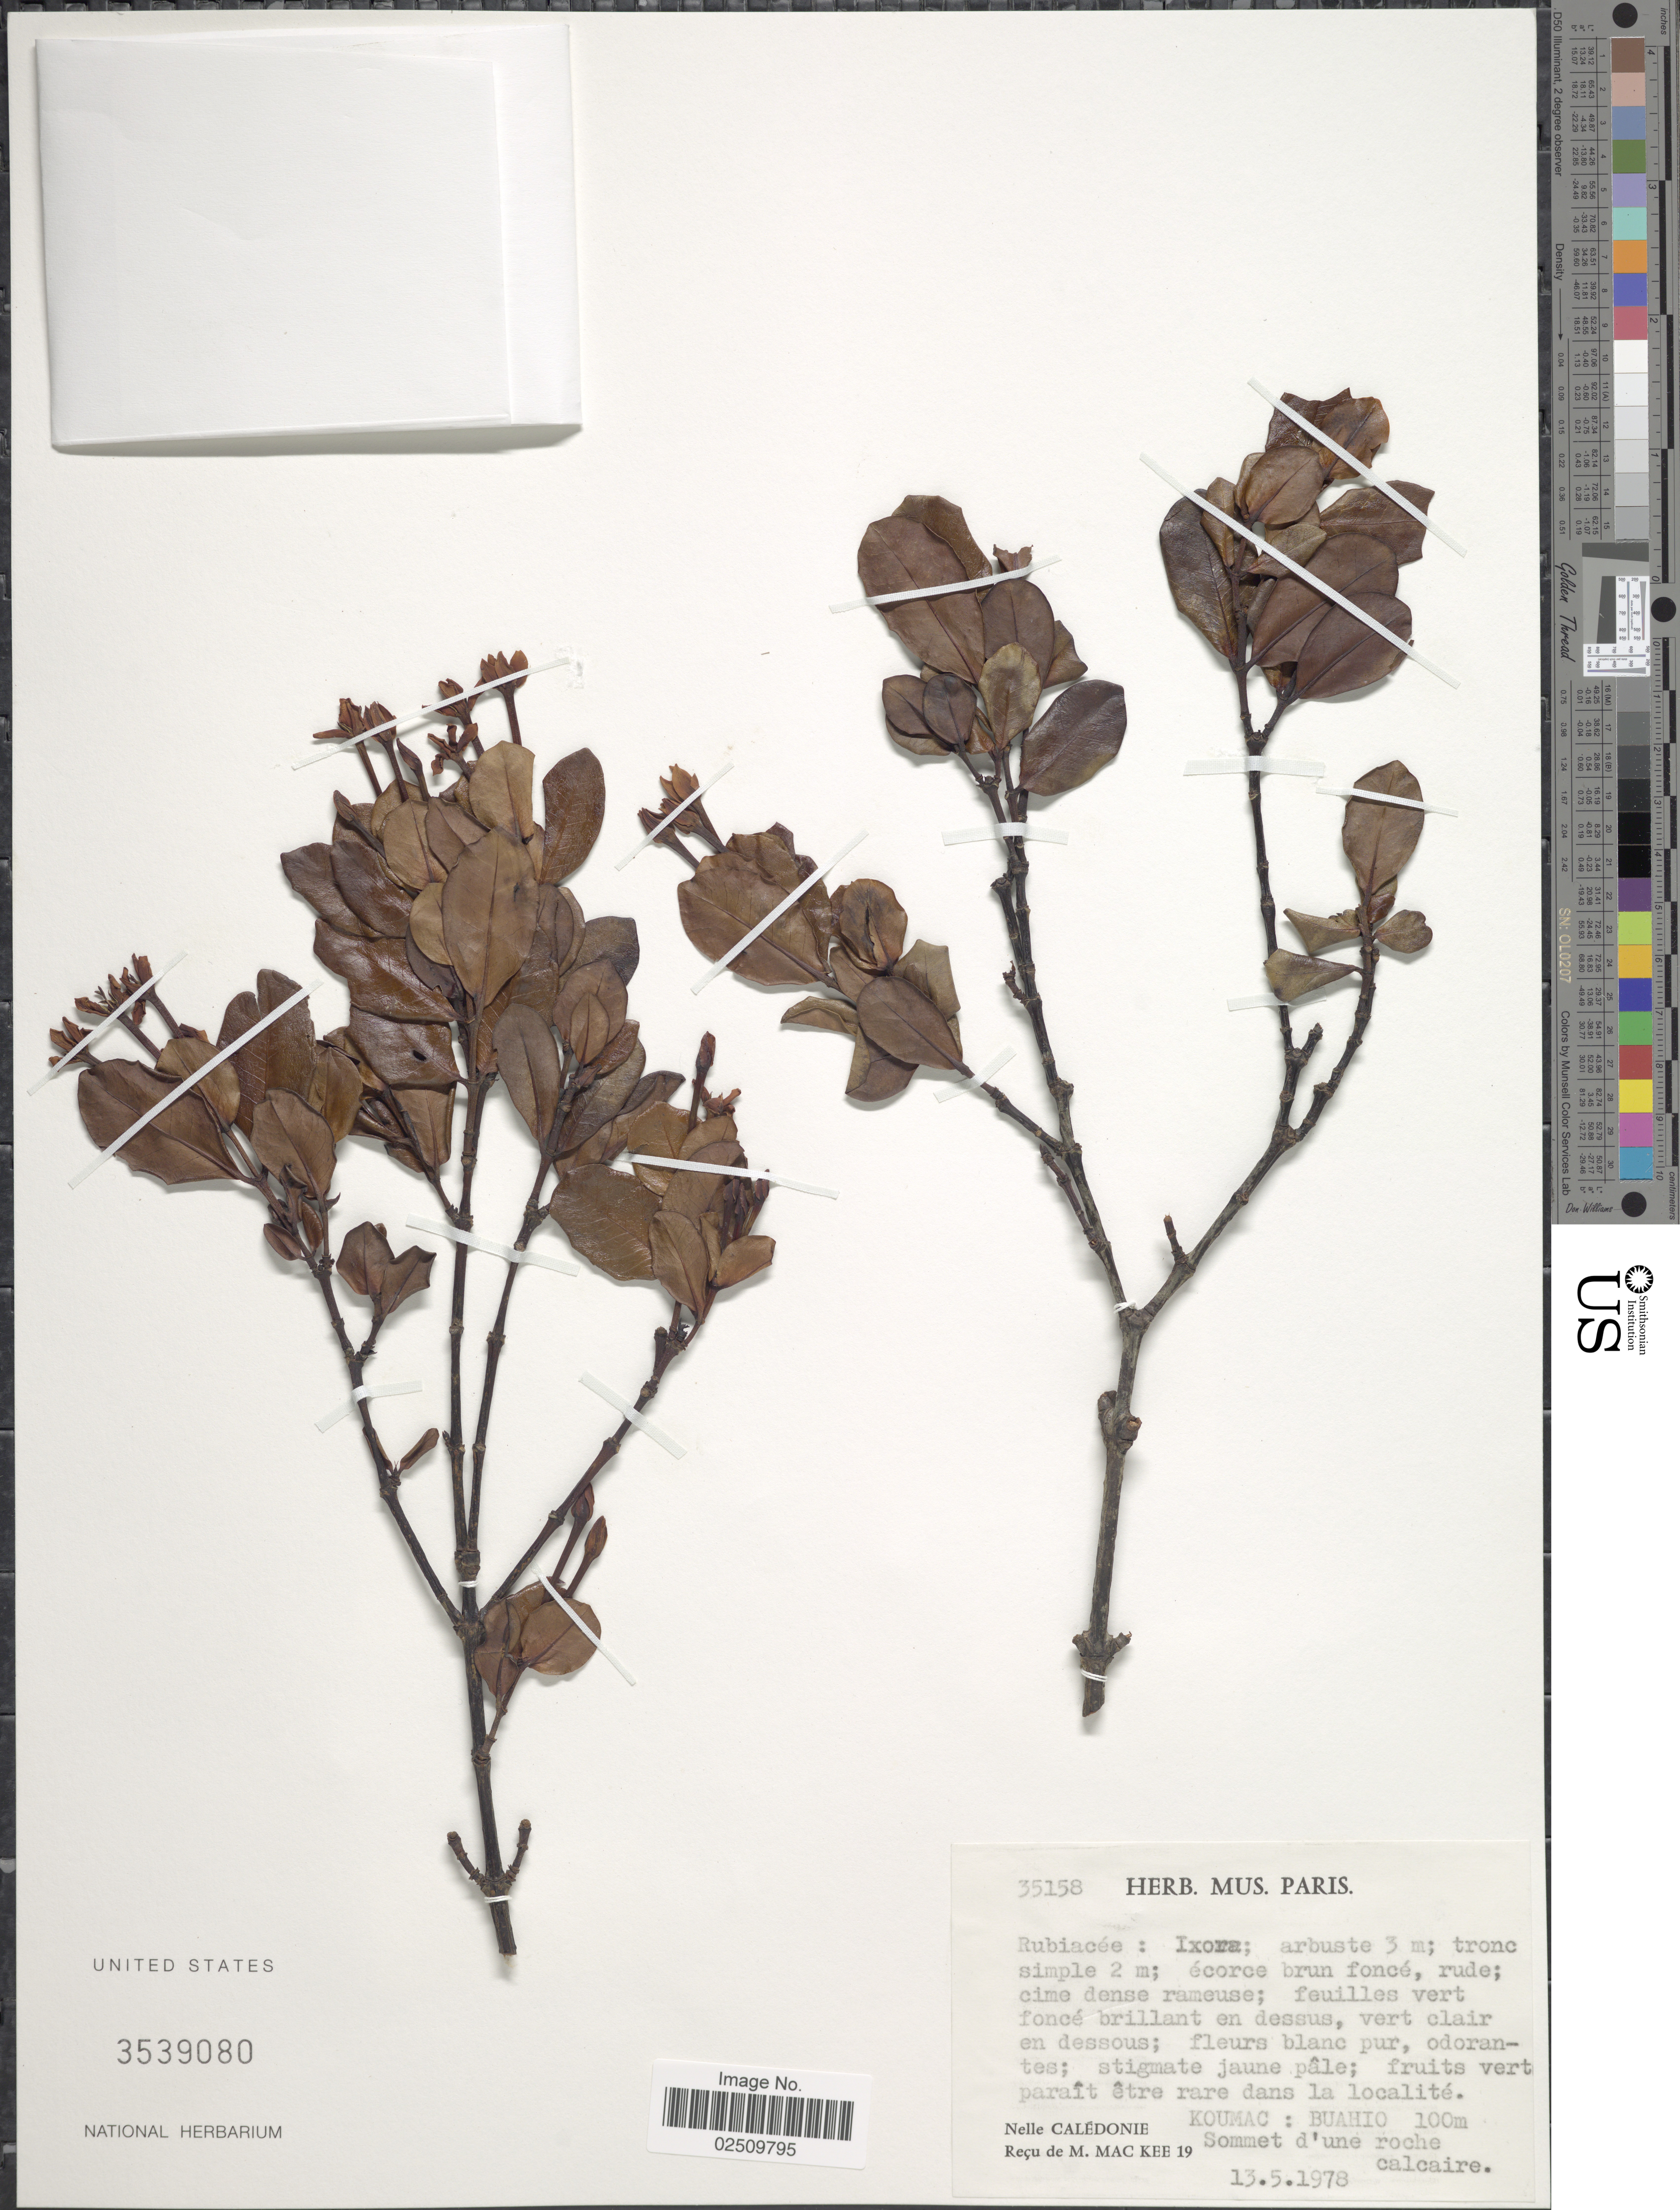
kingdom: Plantae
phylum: Tracheophyta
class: Magnoliopsida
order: Gentianales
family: Rubiaceae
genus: Ixora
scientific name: Ixora sp.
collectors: ex herb. Mus. Paris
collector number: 35158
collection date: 1978-05-13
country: New Caledonia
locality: Nelle Caledonie. Koumac: Buahio. Sommet d'une roche calcaire.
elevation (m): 100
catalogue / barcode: US 3539080